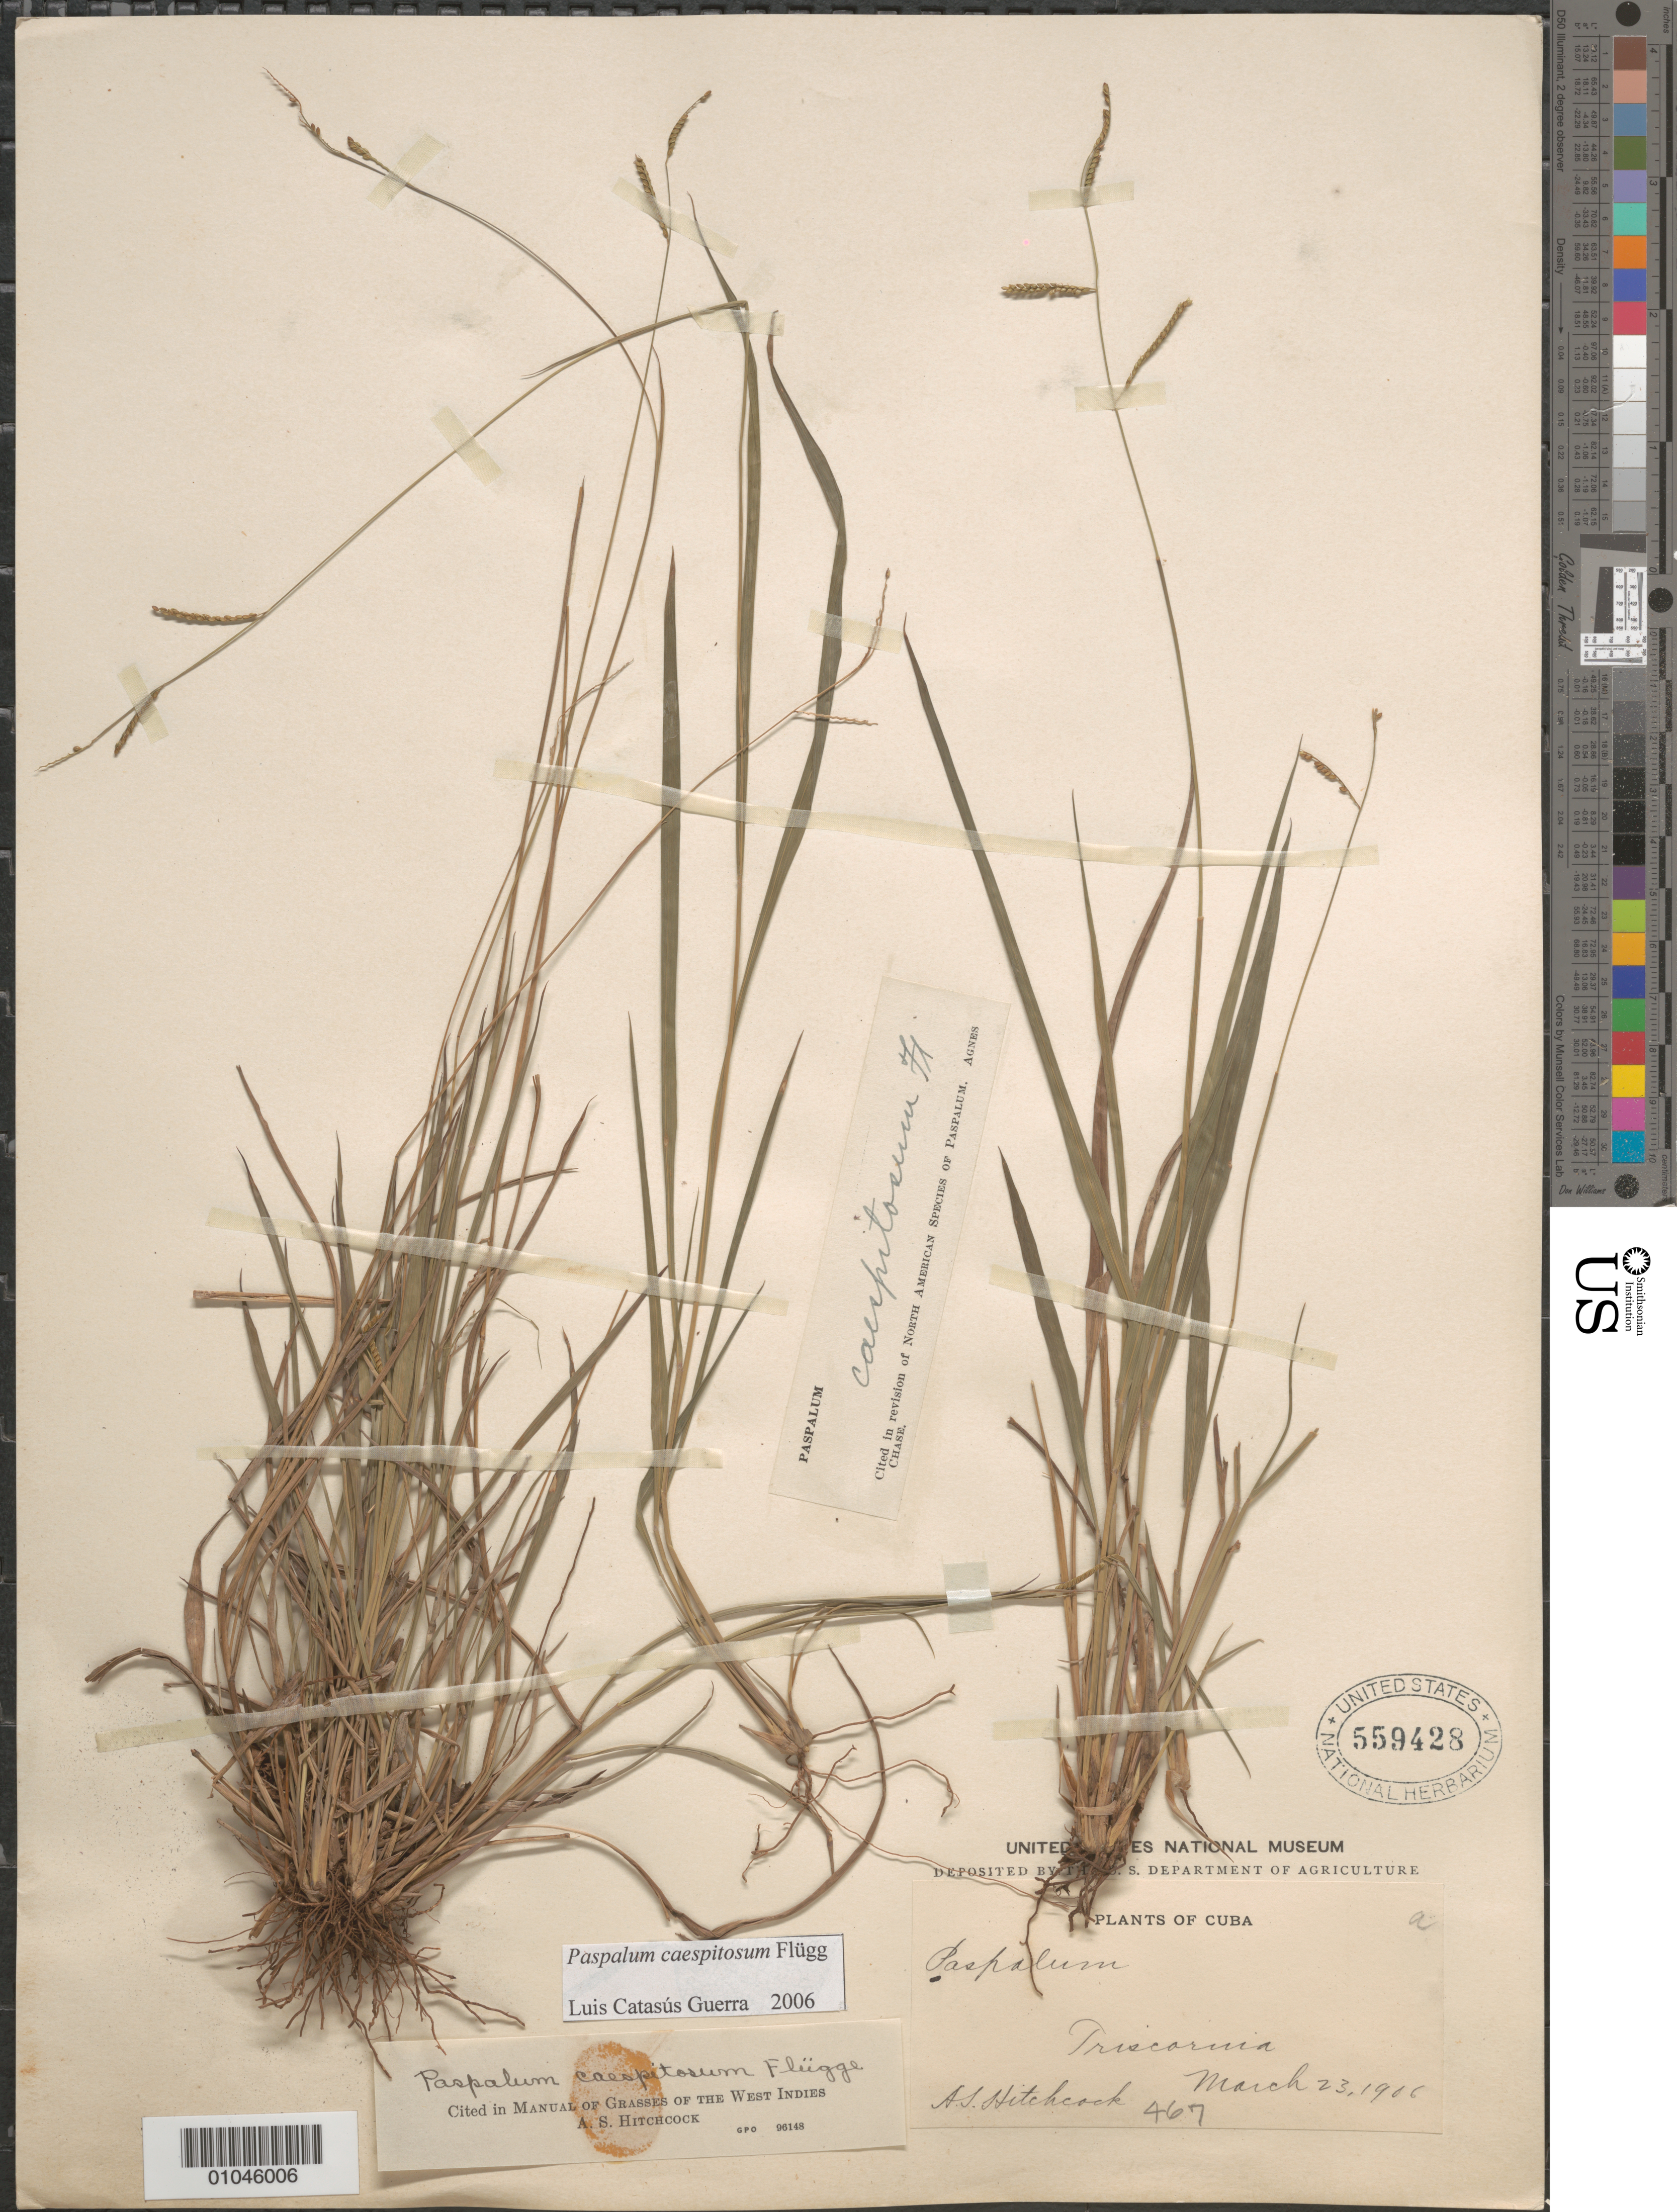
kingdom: Plantae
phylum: Tracheophyta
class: Liliopsida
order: Poales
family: Poaceae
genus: Paspalum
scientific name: Paspalum caespitosum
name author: Flüggé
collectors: A. S. Hitchcock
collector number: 467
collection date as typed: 23 Mar 1906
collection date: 1906-03-23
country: Cuba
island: Cuba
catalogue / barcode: US 559428